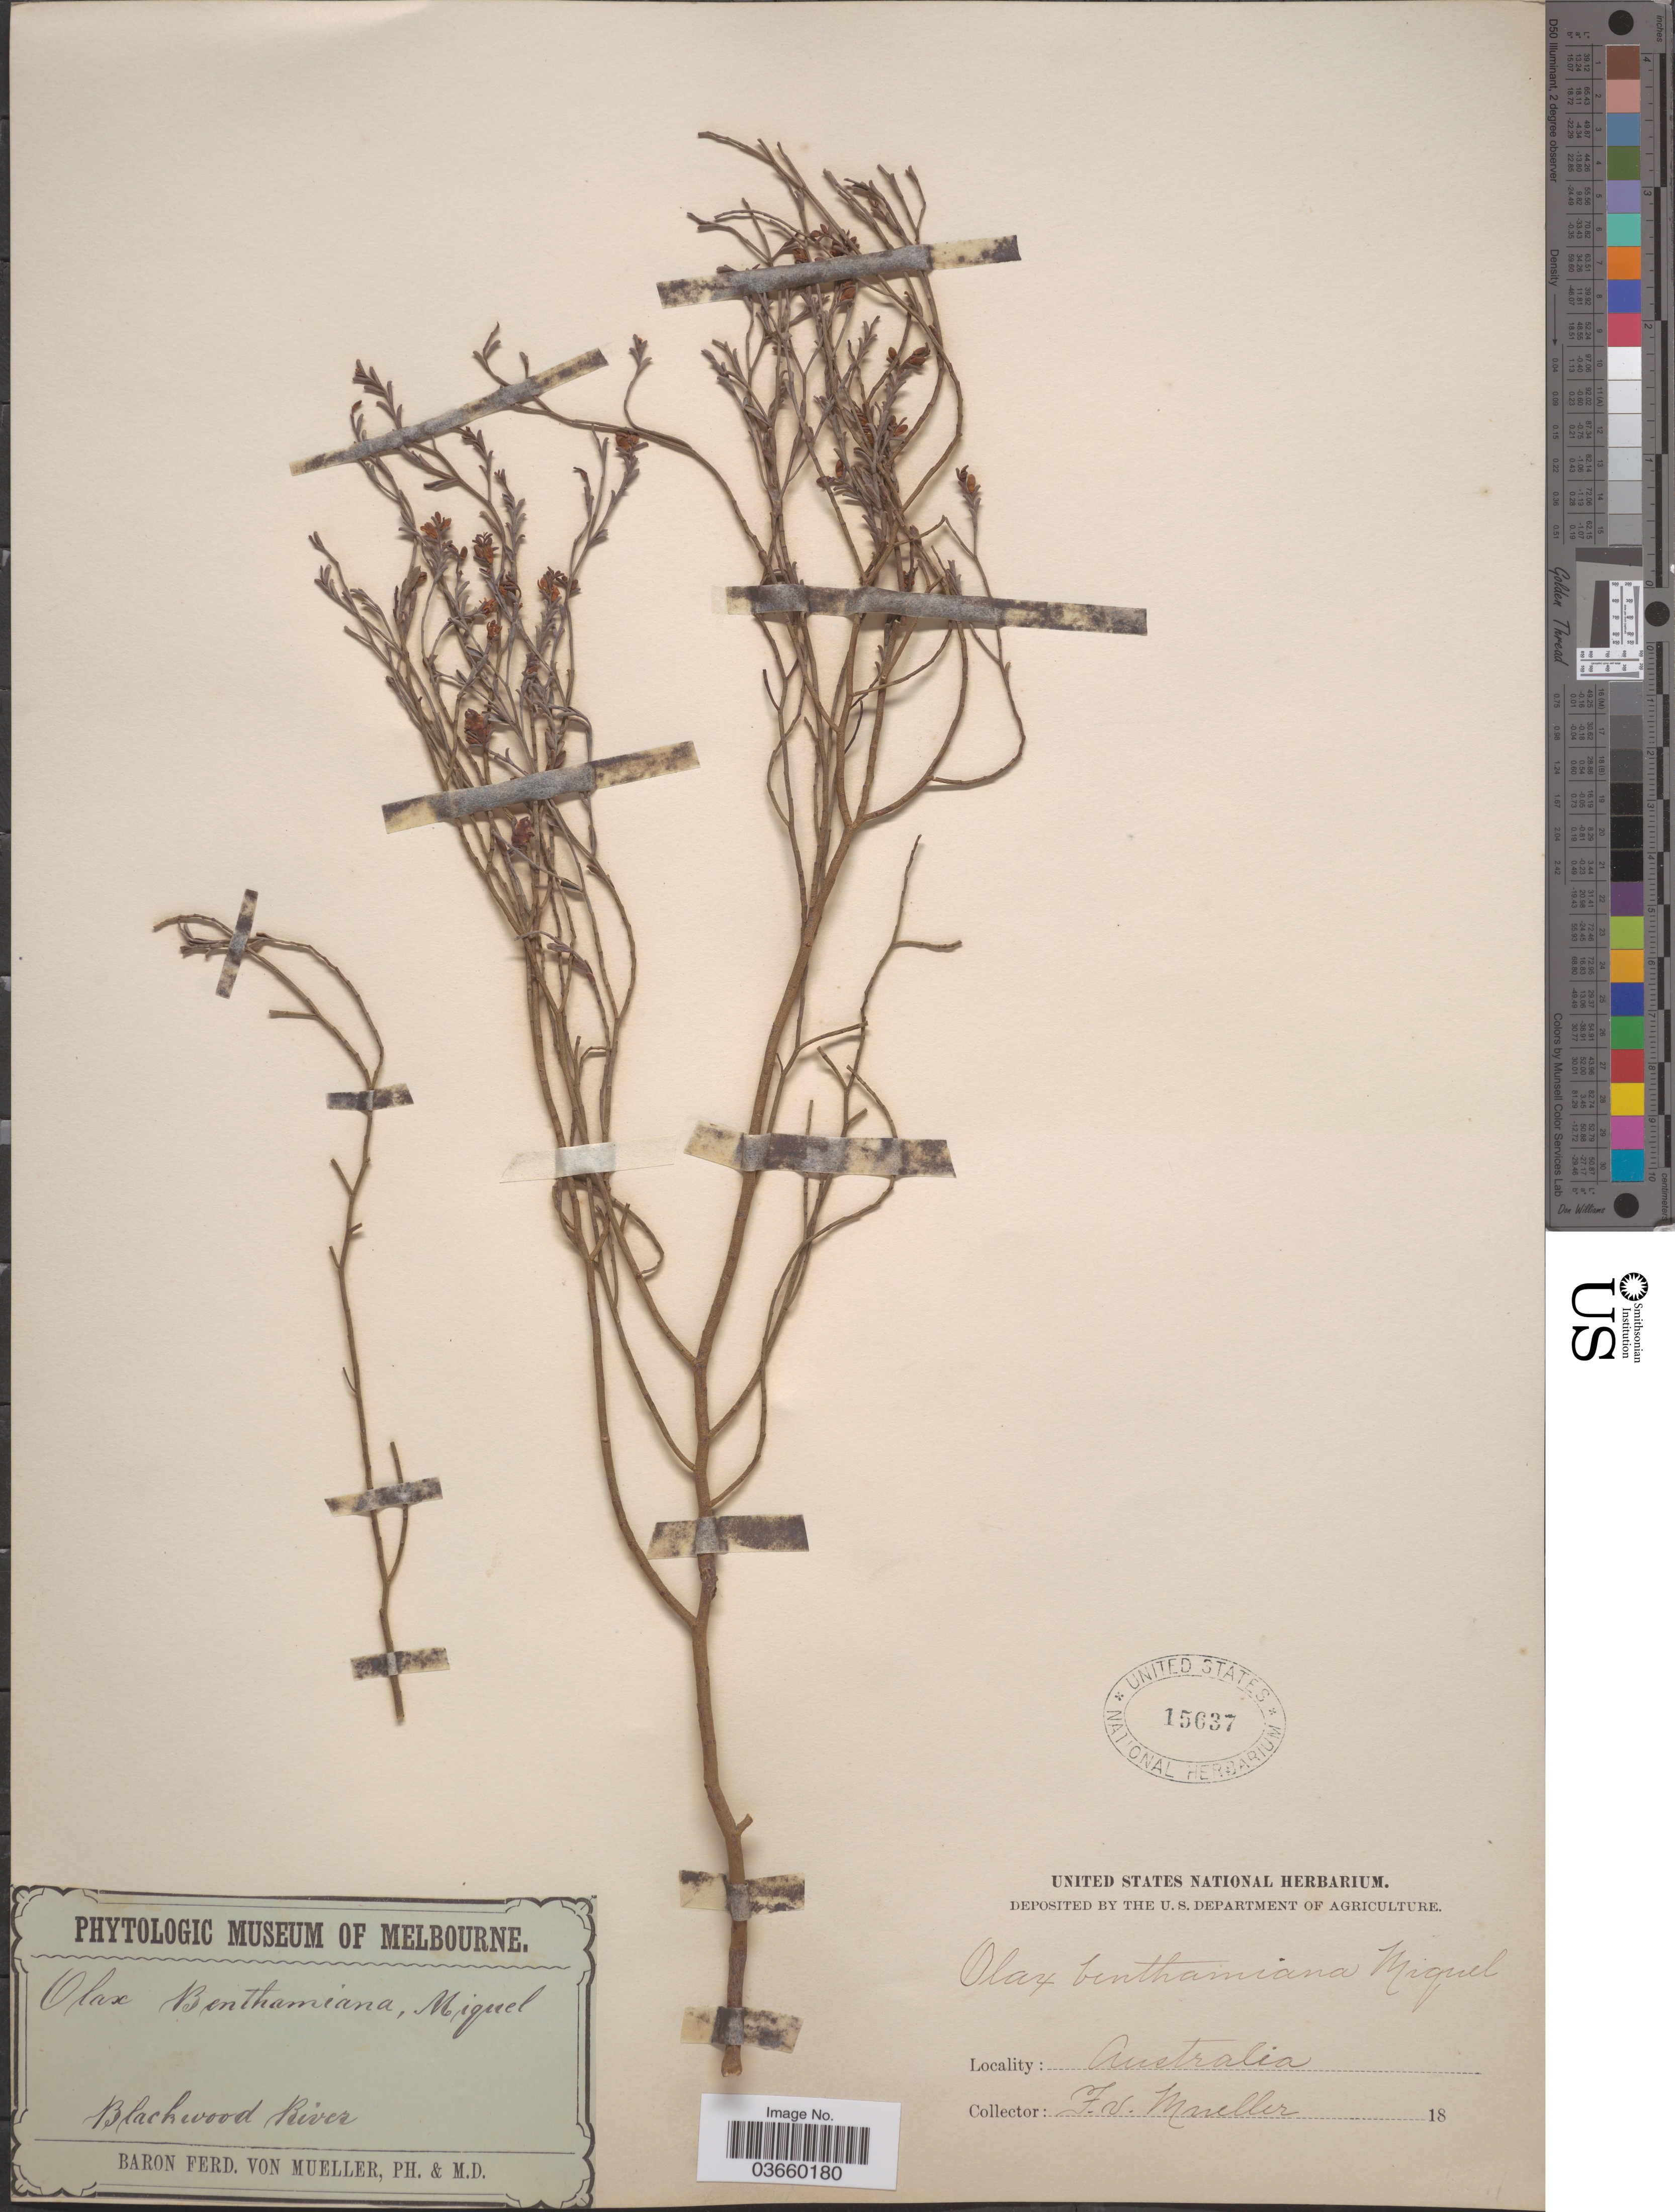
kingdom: Plantae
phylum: Tracheophyta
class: Magnoliopsida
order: Santalales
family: Olacaceae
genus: Olax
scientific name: Olax benthamiana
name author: Miq.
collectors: F. Mueller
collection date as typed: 18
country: Australia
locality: Blackwood River.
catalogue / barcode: US 15637